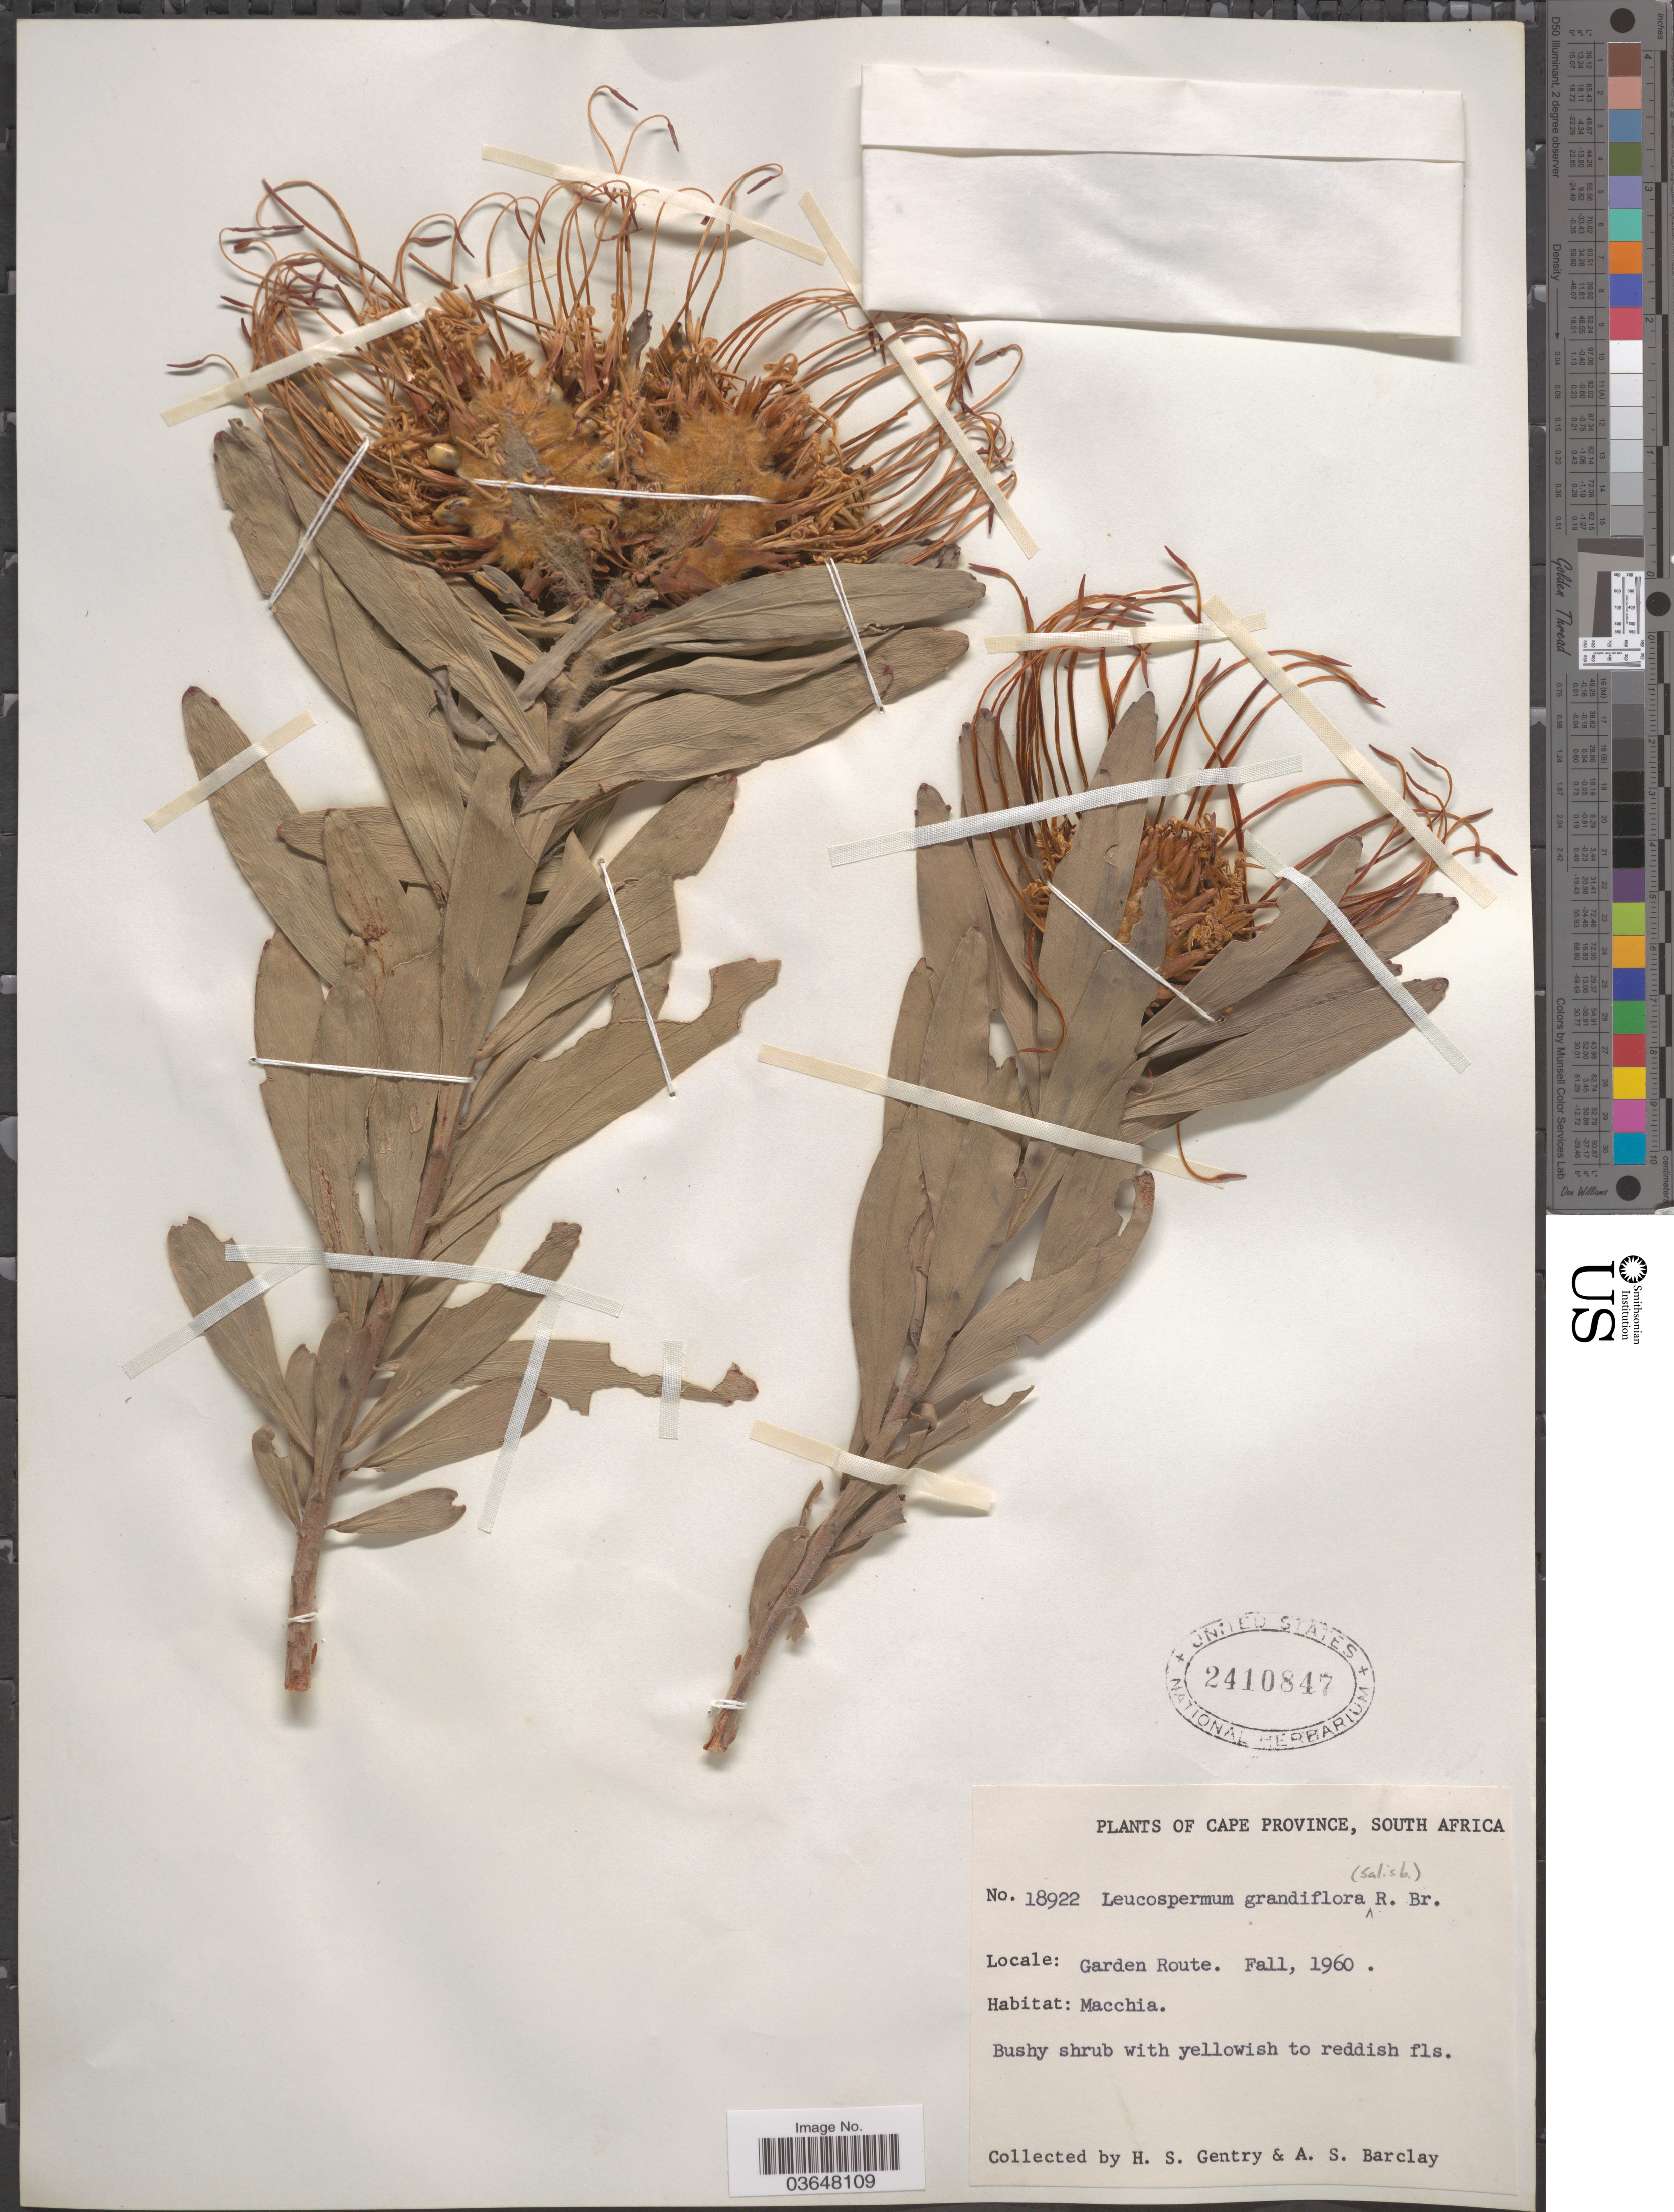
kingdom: Plantae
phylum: Tracheophyta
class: Magnoliopsida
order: Proteales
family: Proteaceae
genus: Leucospermum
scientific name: Leucospermum grandiflorum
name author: (Salisb.) R. Br.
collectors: H. S. Gentry & A. S. Barclay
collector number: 18922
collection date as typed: Fall, 1960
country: South Africa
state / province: Western Cape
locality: Garden Route.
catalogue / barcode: US 2410847